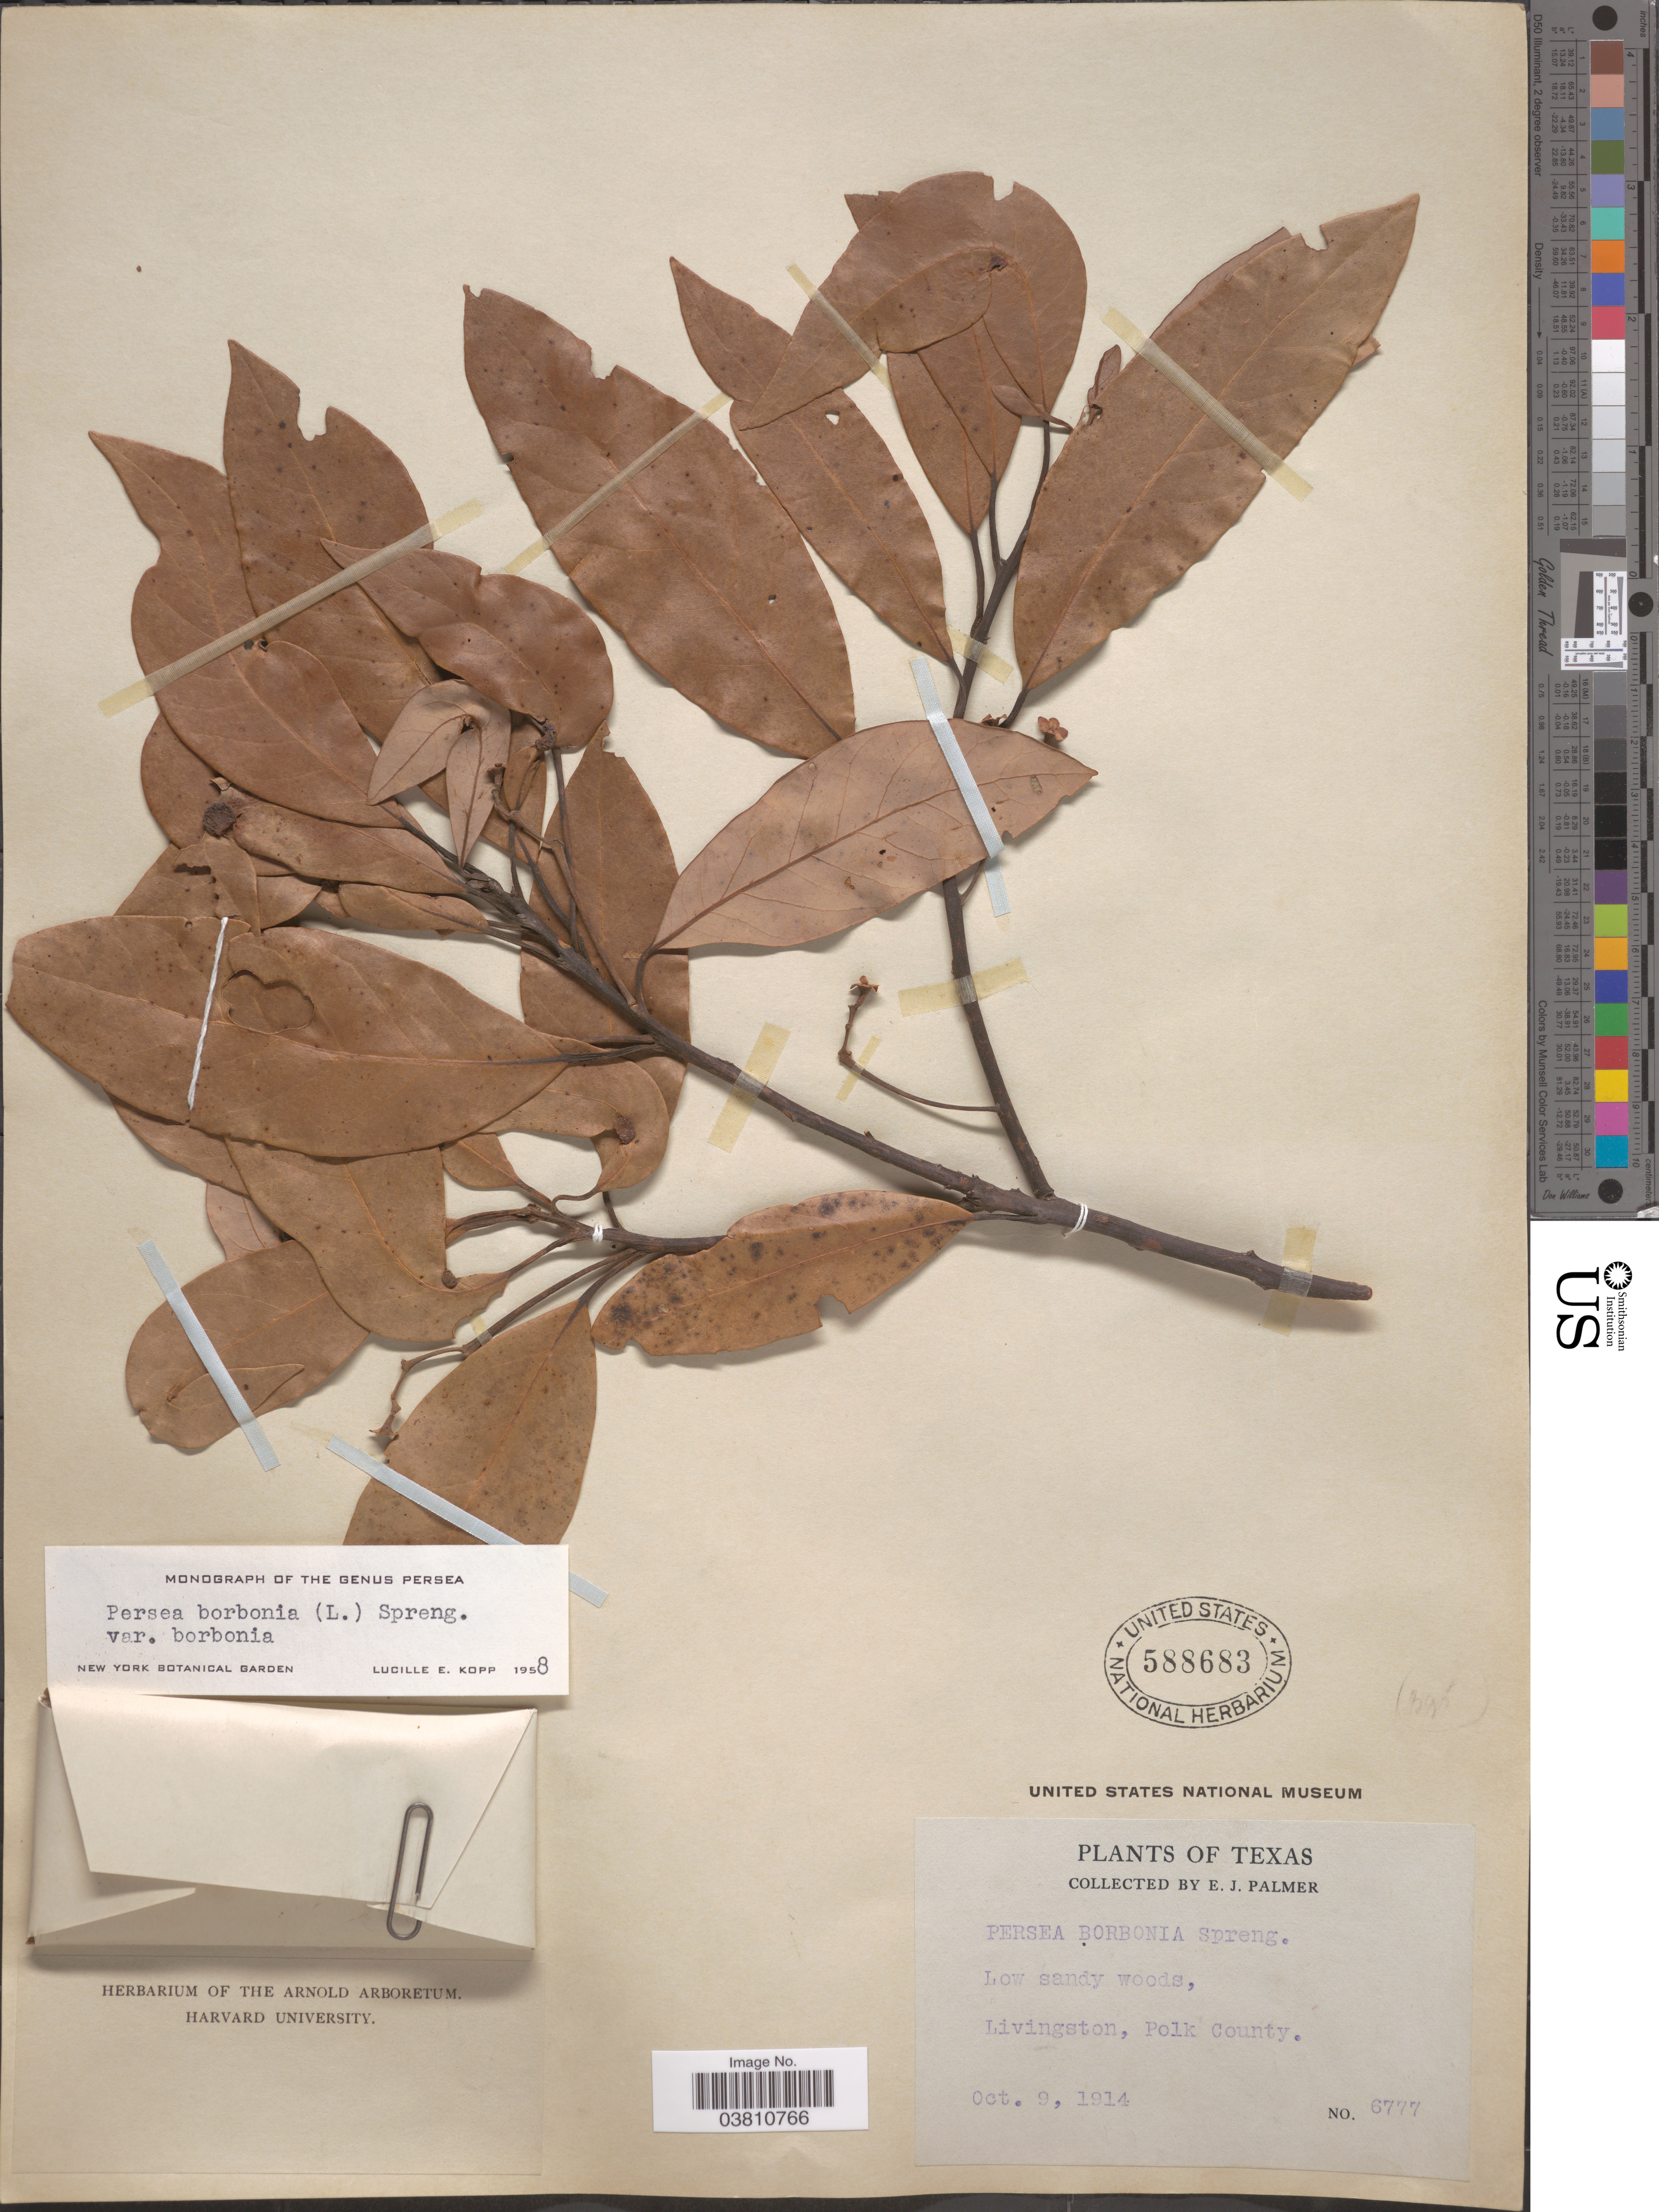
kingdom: Plantae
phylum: Tracheophyta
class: Magnoliopsida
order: Laurales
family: Lauraceae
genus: Persea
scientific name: Persea borbonia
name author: (L.) Spreng.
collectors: E. J. Palmer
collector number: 6777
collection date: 1914-10-09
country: United States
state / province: Texas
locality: Livingston, Polk County.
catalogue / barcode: US 588683